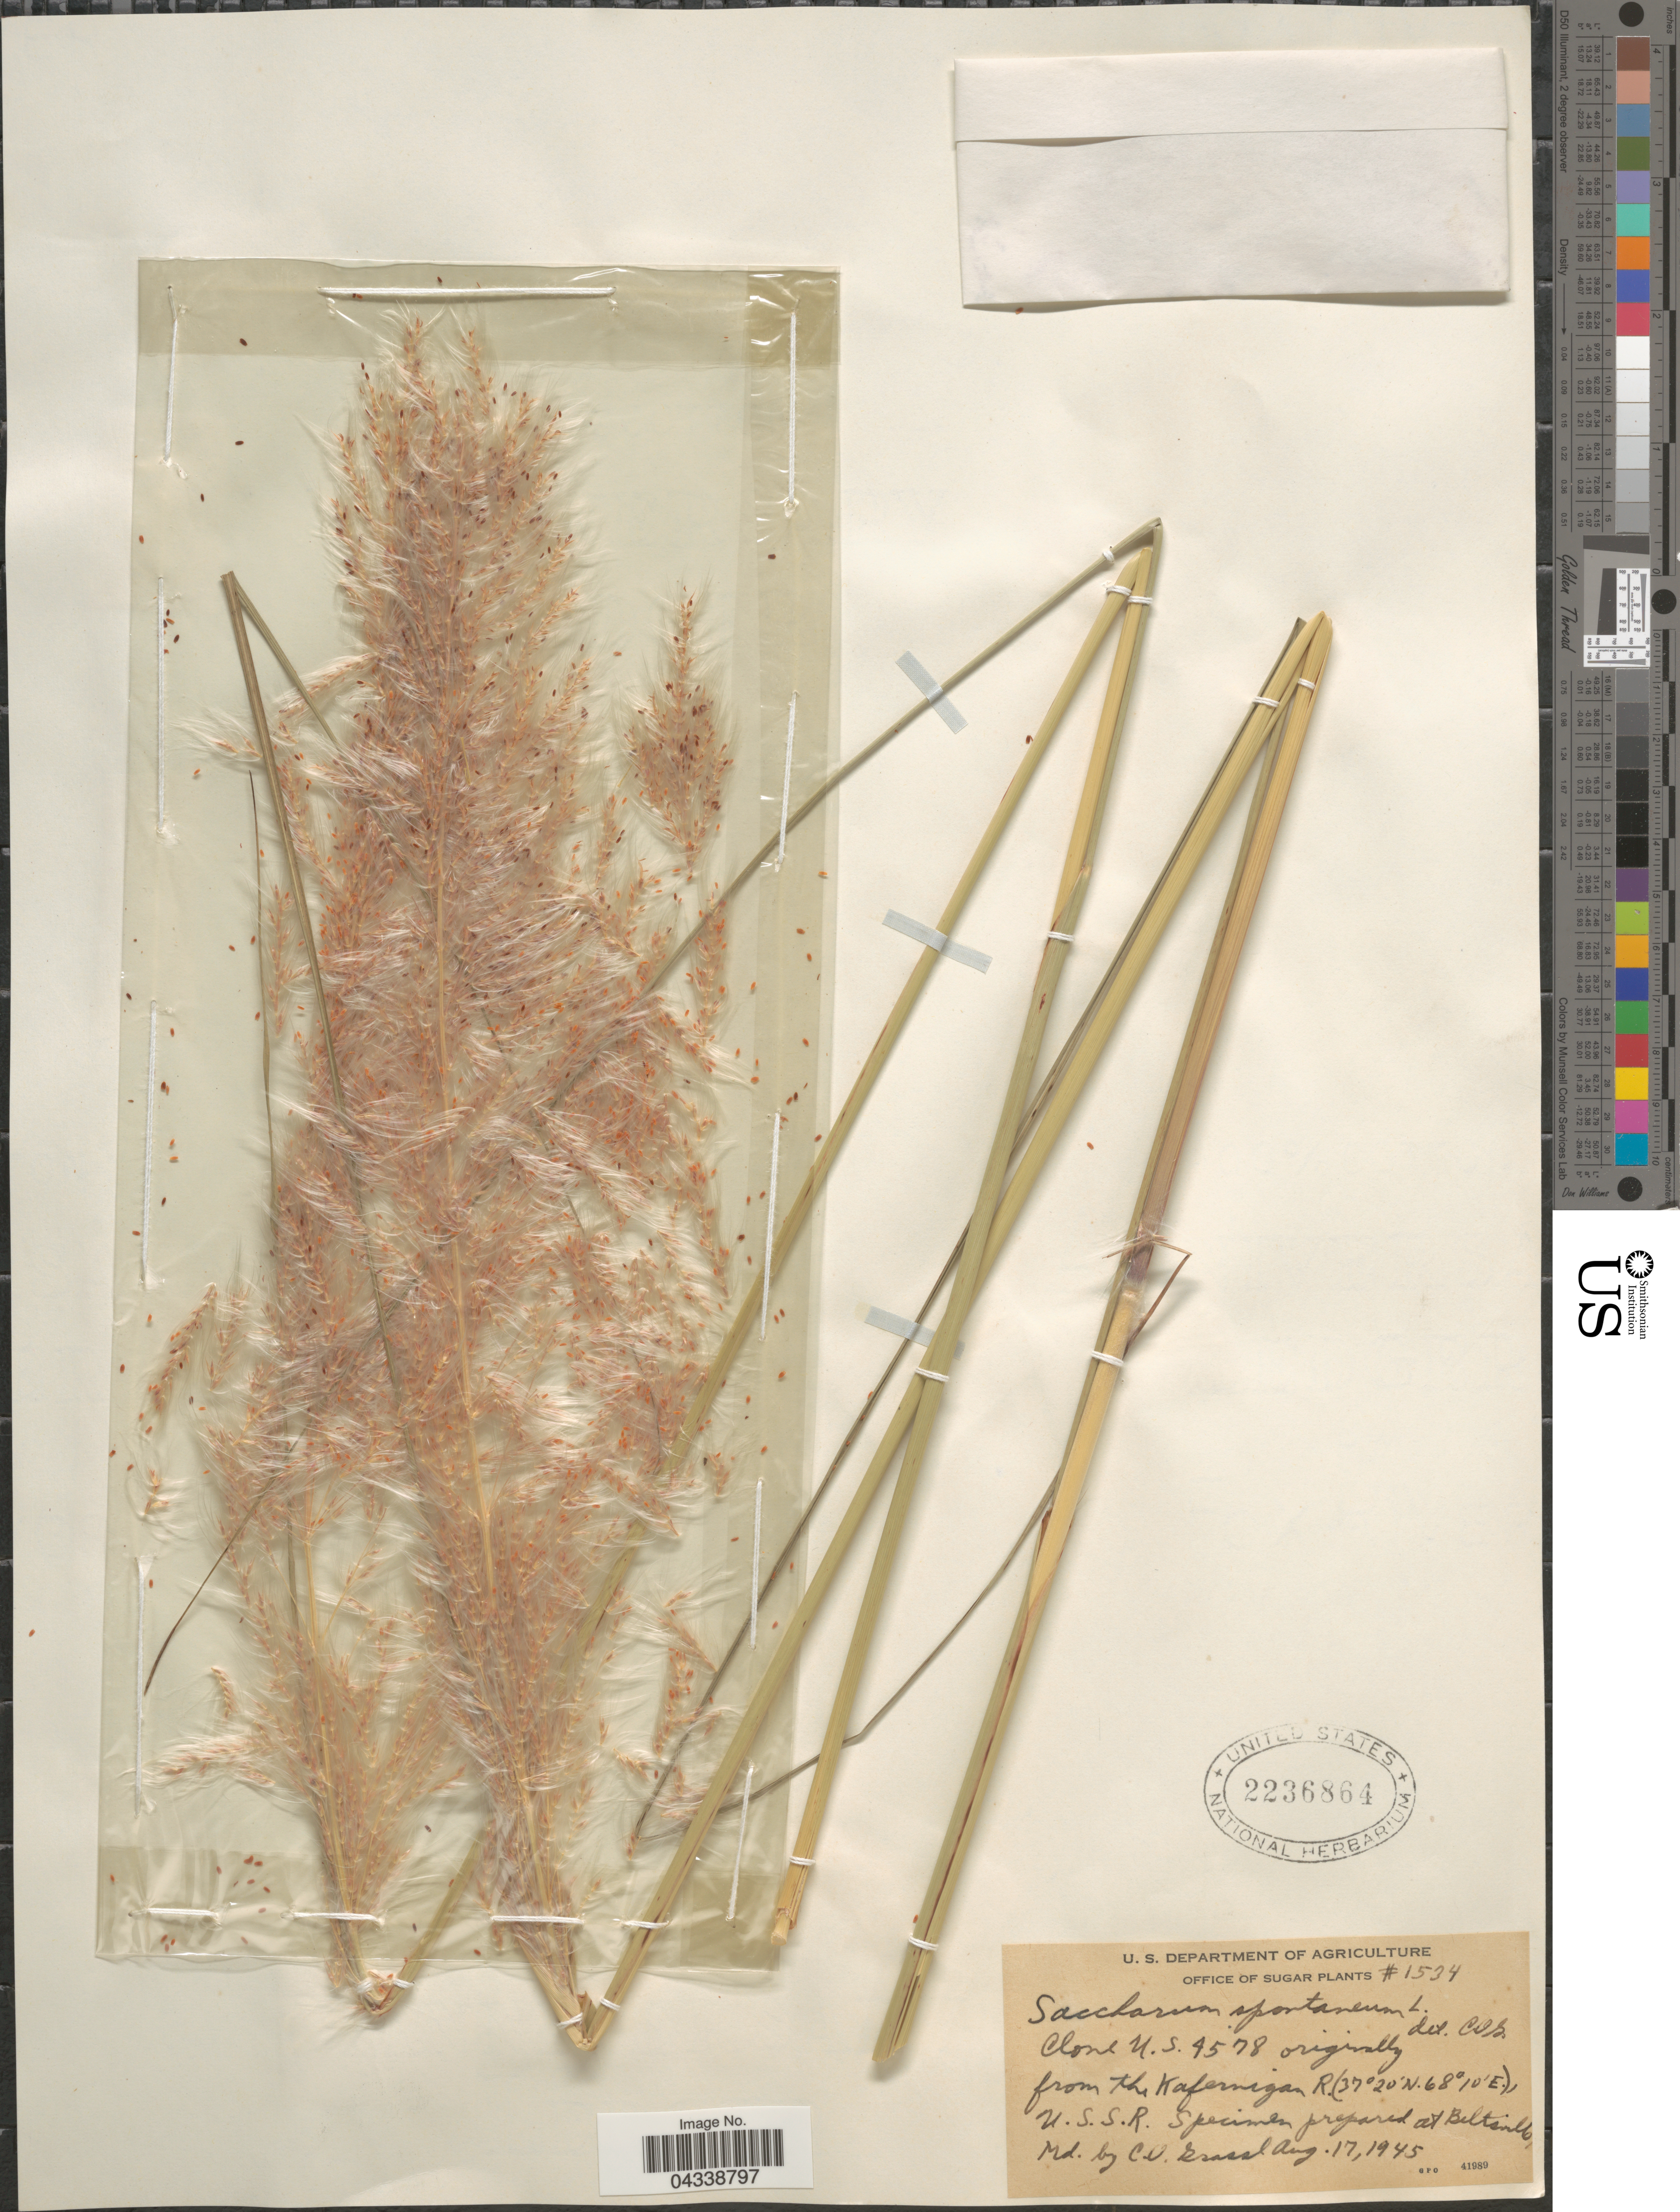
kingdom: Plantae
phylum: Tracheophyta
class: Liliopsida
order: Poales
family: Poaceae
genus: Saccharum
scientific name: Saccharum spontaneum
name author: L.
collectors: C. Grassl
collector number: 1534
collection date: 1945-08-17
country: United States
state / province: Maryland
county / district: Prince George's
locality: At Beltsville.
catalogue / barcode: US 2236864